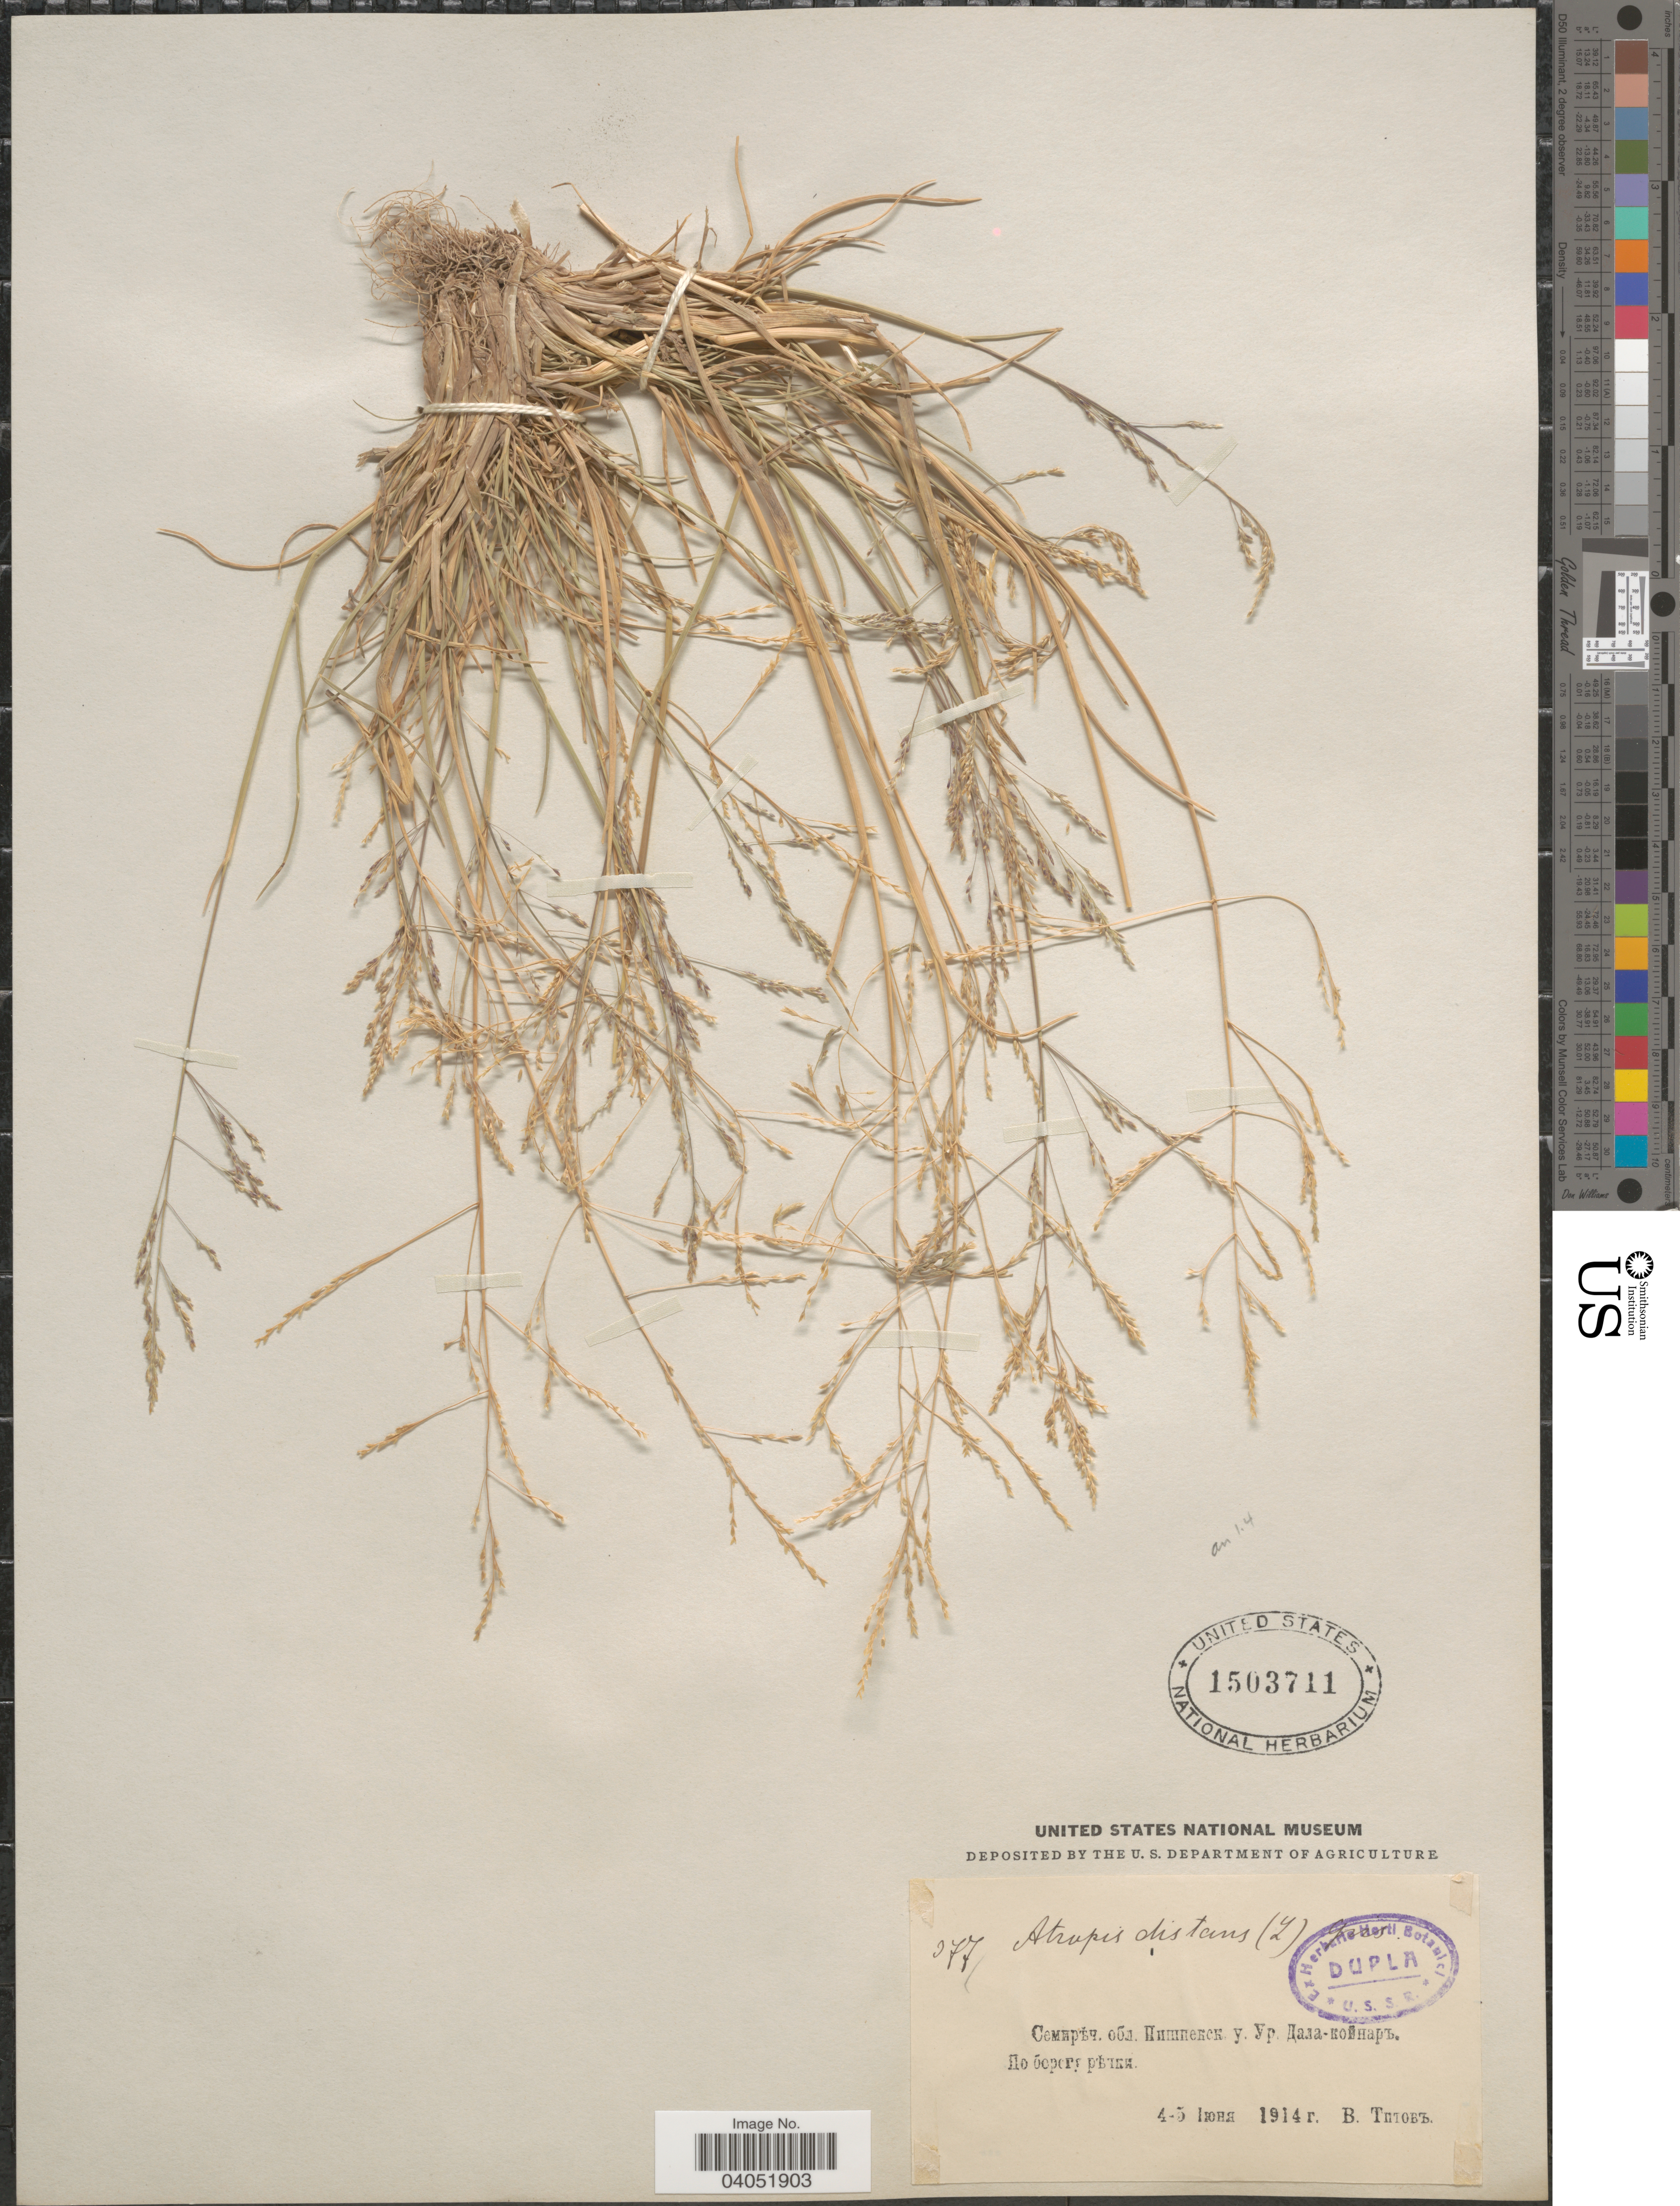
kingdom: Plantae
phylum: Tracheophyta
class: Liliopsida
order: Poales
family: Poaceae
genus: Puccinellia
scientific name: Puccinellia distans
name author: (Jacq.) Parl.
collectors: V. Titov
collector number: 377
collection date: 1914-06-04/1914-06-05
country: Kazakhstan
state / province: Zhambyl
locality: Dalakaynar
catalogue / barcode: US 1503711